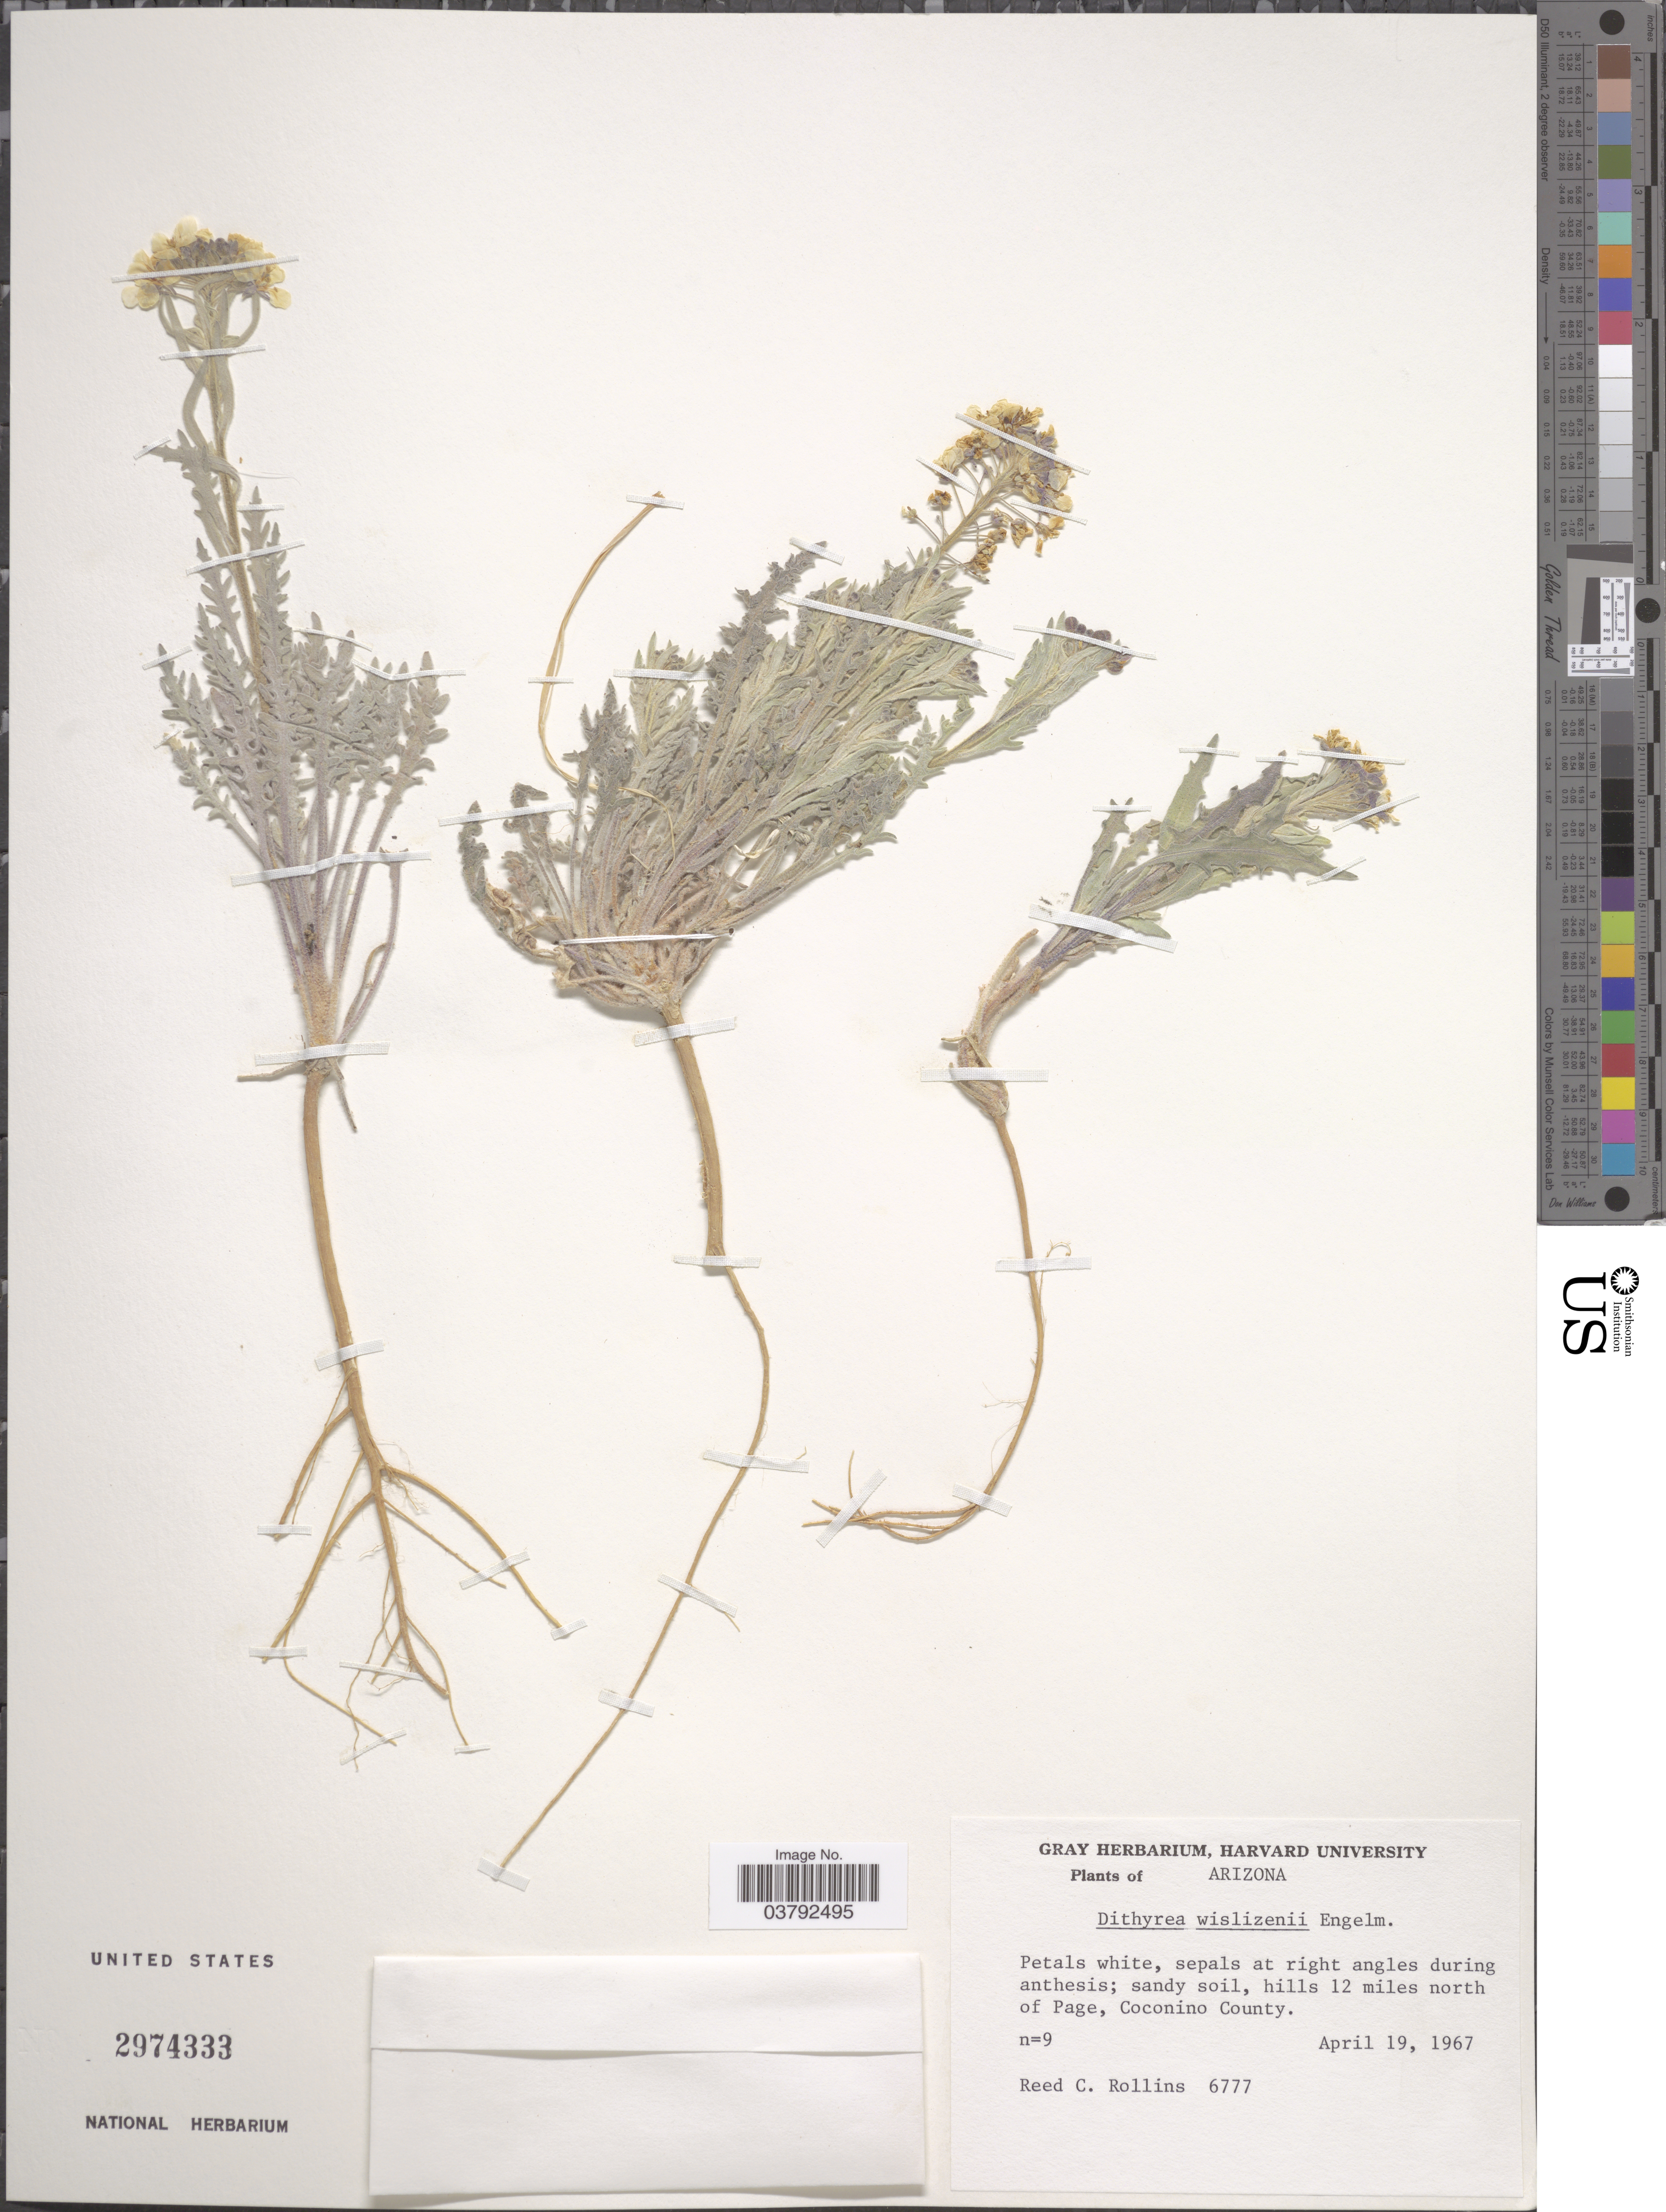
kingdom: Plantae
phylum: Tracheophyta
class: Magnoliopsida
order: Brassicales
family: Brassicaceae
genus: Dithyrea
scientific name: Dithyrea wislizeni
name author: Engelm.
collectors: R. C. Rollins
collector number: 6777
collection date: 1967-04-19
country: United States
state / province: Arizona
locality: Hills 12 miles north of Page, Coconino County.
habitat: sandy soil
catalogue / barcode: US 2974333